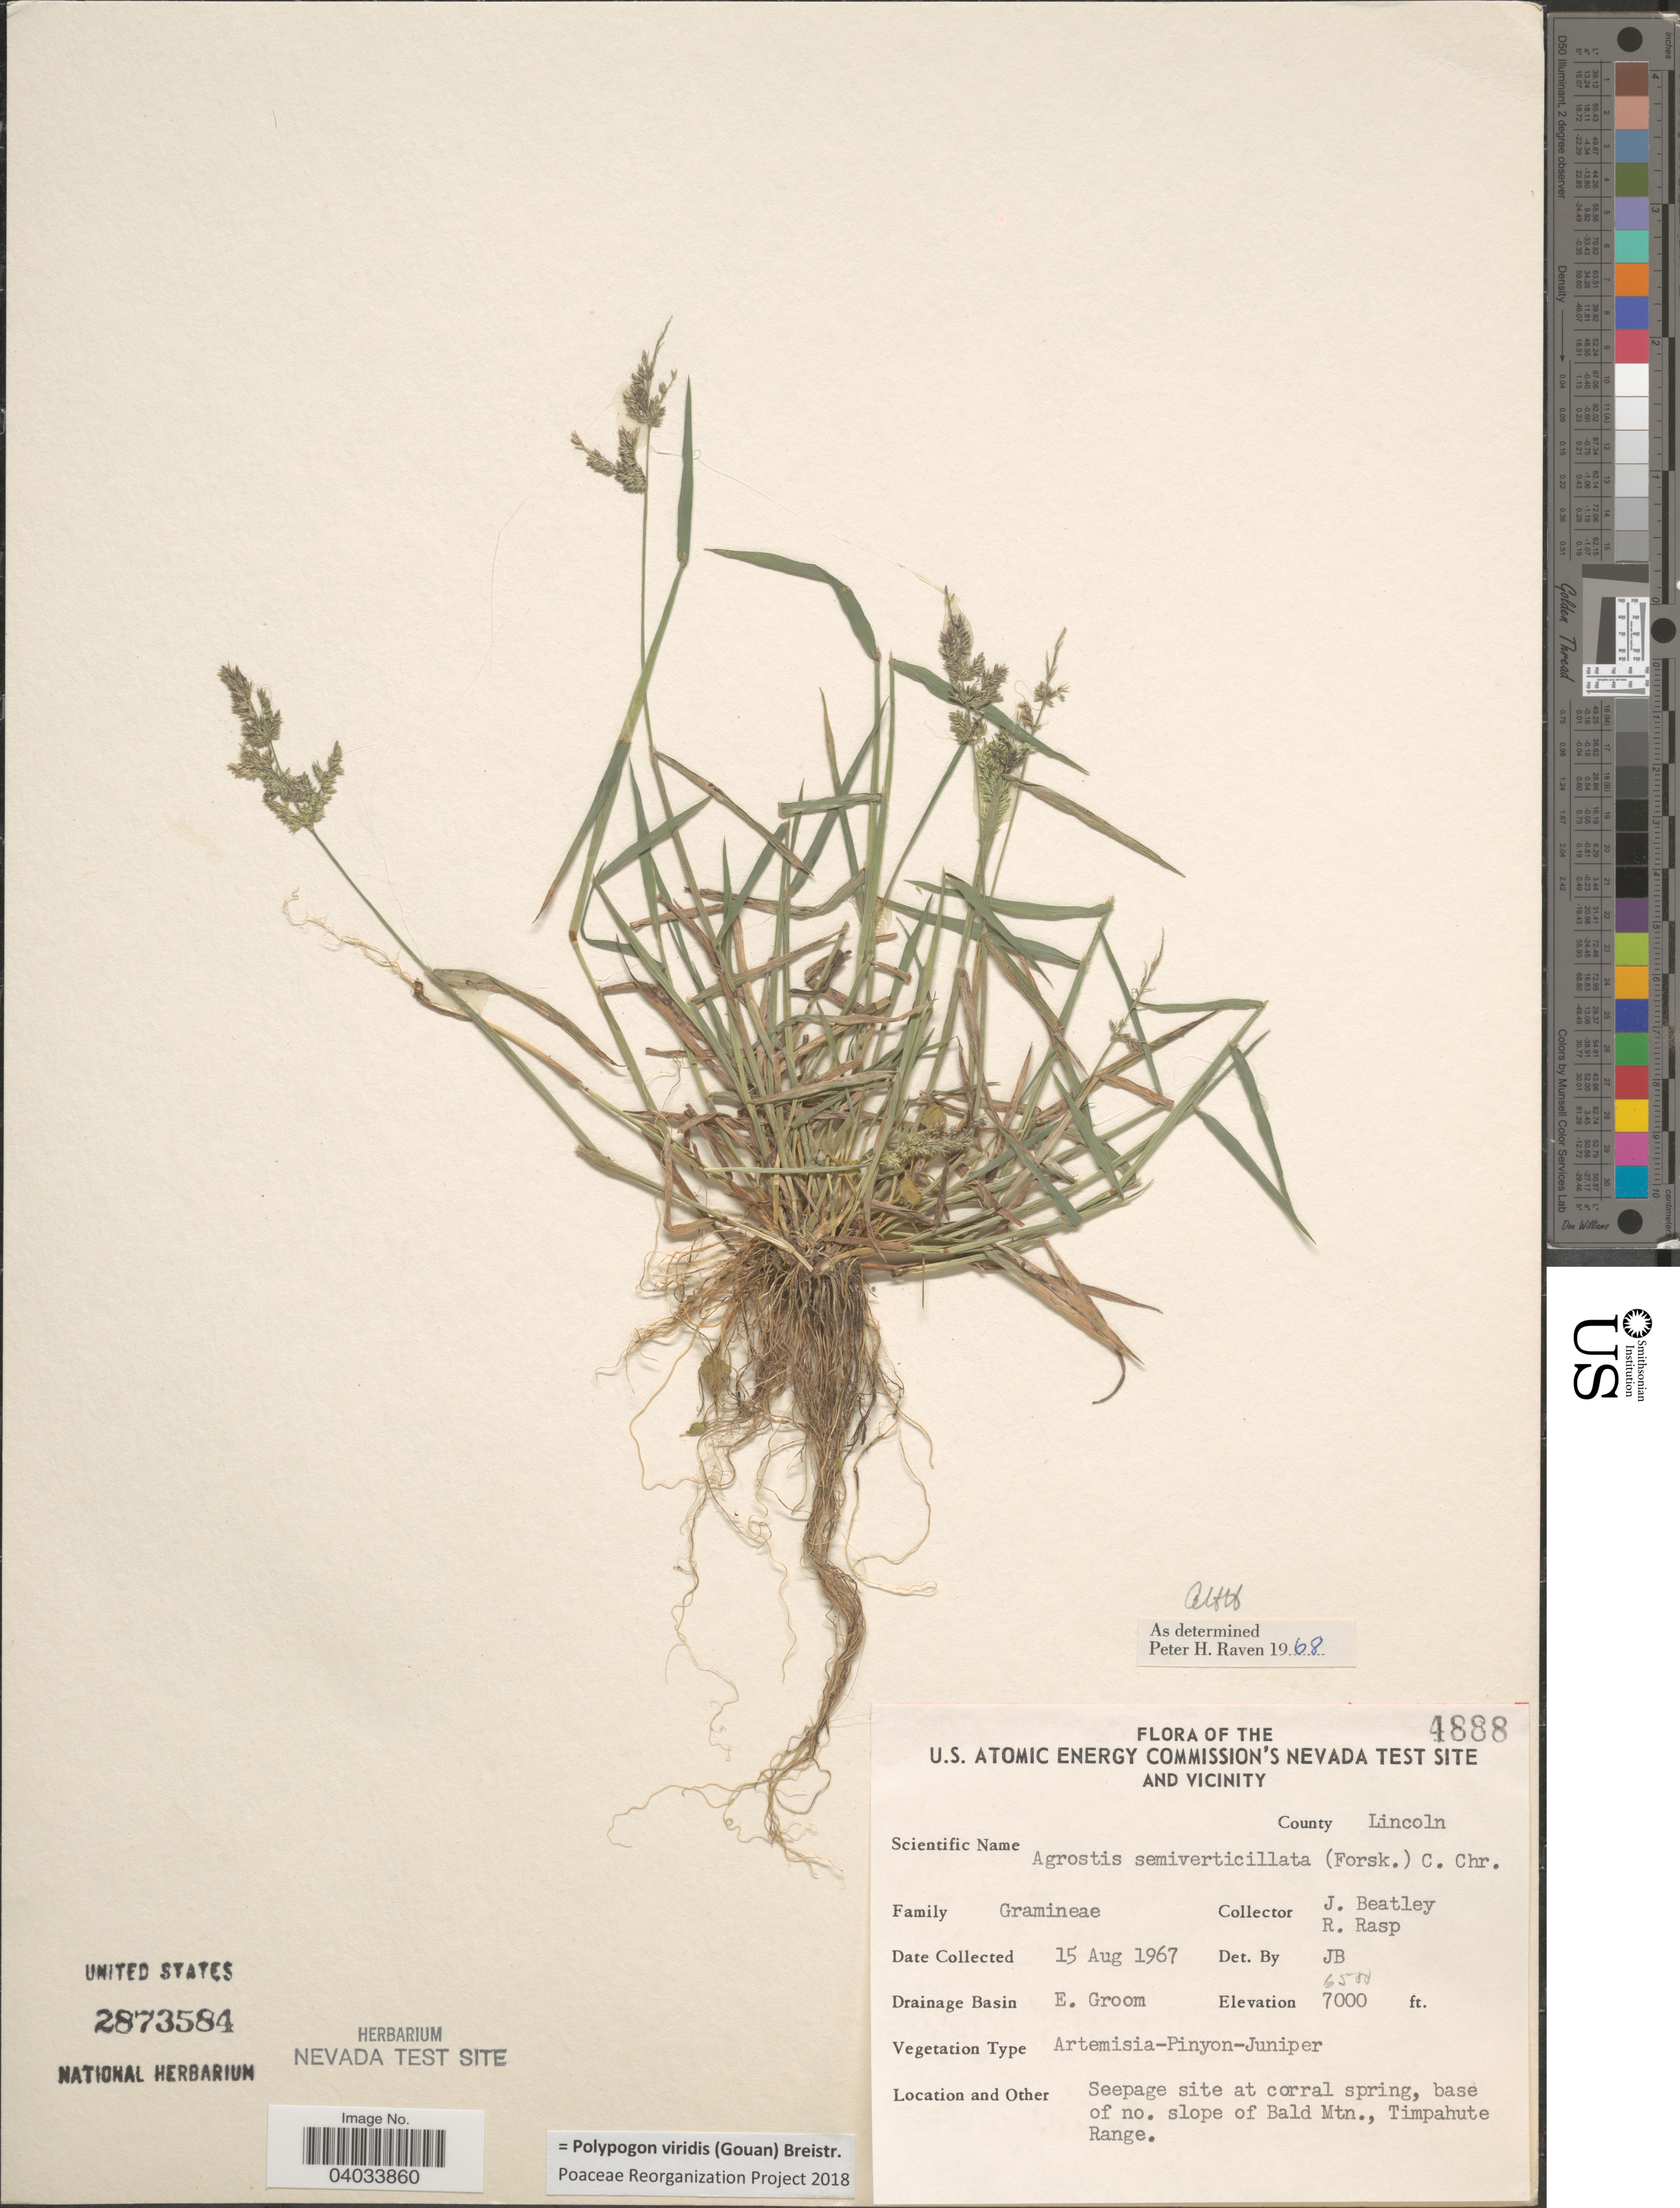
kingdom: Plantae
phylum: Tracheophyta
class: Liliopsida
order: Poales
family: Poaceae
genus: Polypogon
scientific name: Polypogon viridis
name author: (Gouan) Breistroffer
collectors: J. C. Beatley & R. Rasp.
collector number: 4888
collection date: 1967-08-15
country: United States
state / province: Nevada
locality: U.S Atomic Energy Commission's Nevada Test Site and Vicinity. County Lincoln. Drainage Basin E. Groom. Seepage site at corral spring, base of no. slope of Bald Mtn., Timpahute Range.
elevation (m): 2134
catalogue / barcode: US 2873584